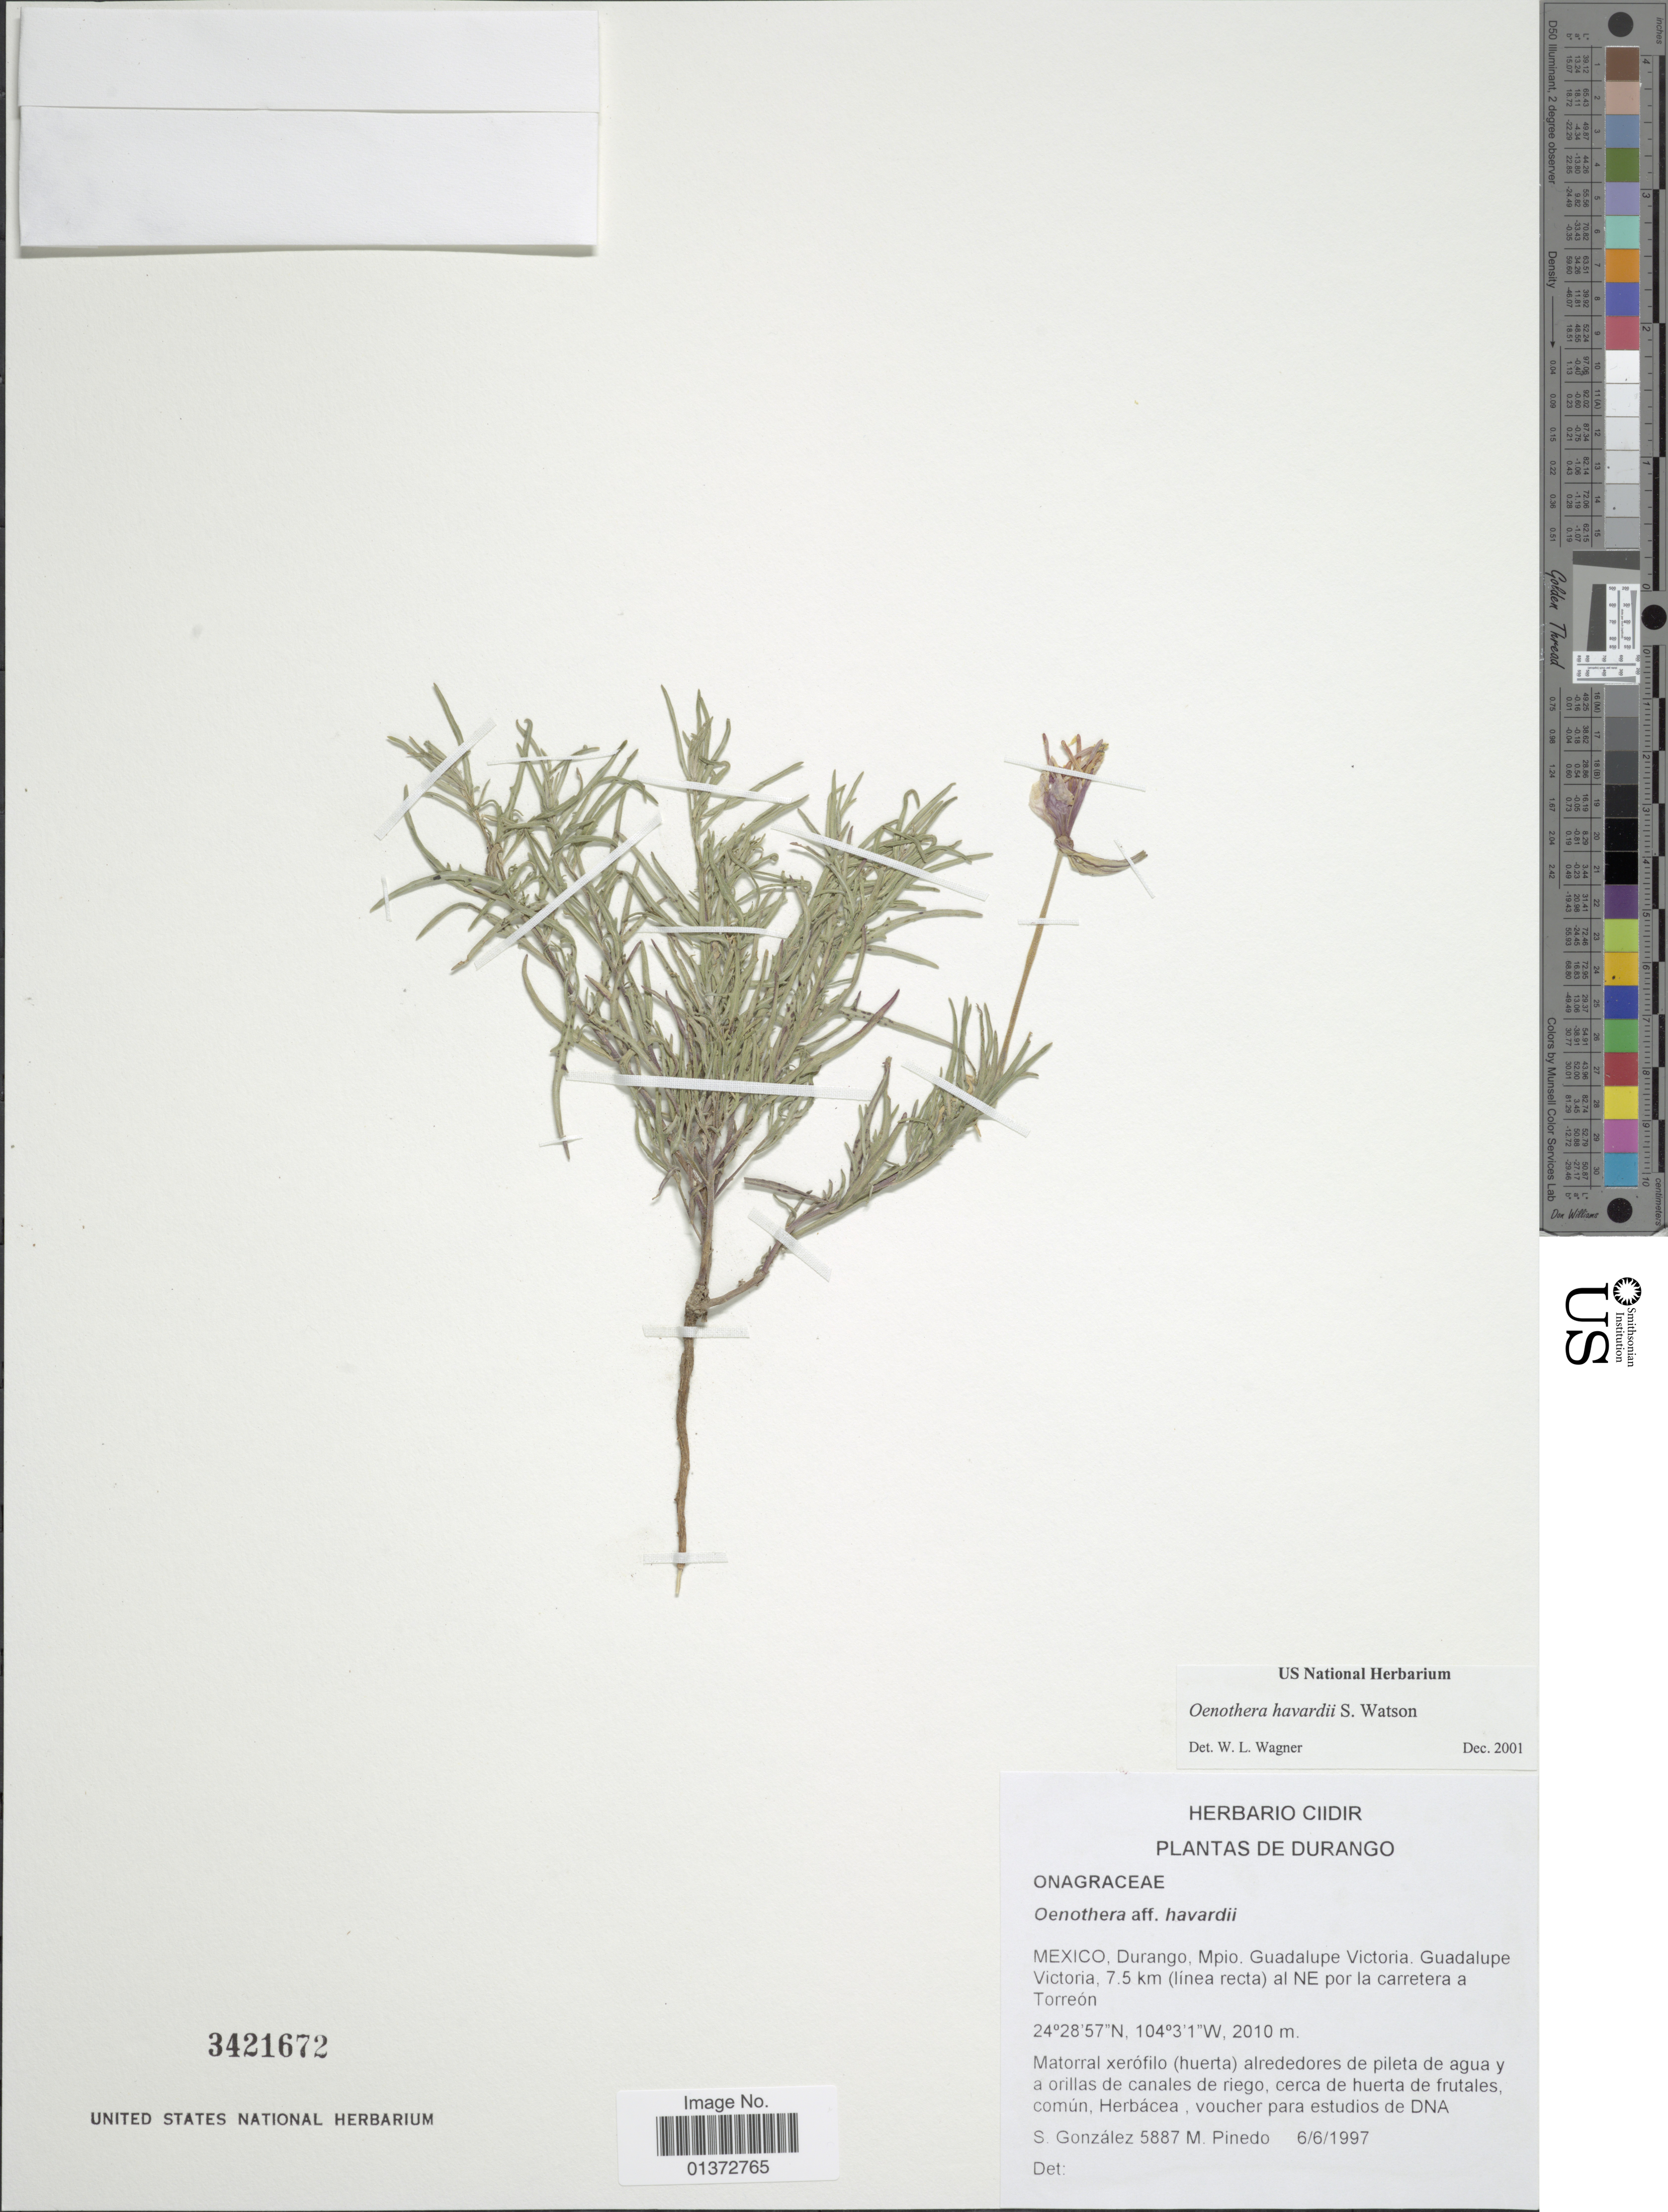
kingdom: Plantae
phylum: Tracheophyta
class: Magnoliopsida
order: Myrtales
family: Onagraceae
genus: Oenothera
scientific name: Oenothera havardii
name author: S. Watson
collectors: S. González & M. Pinedo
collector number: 5887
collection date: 1997-06-06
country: Mexico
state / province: Durango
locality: Mpio. Guadalupe Victoria, Guadalupe Victoria, 7 km (linea recta) al NE por la carretera a Torreón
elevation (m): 2010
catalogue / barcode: US 3421672